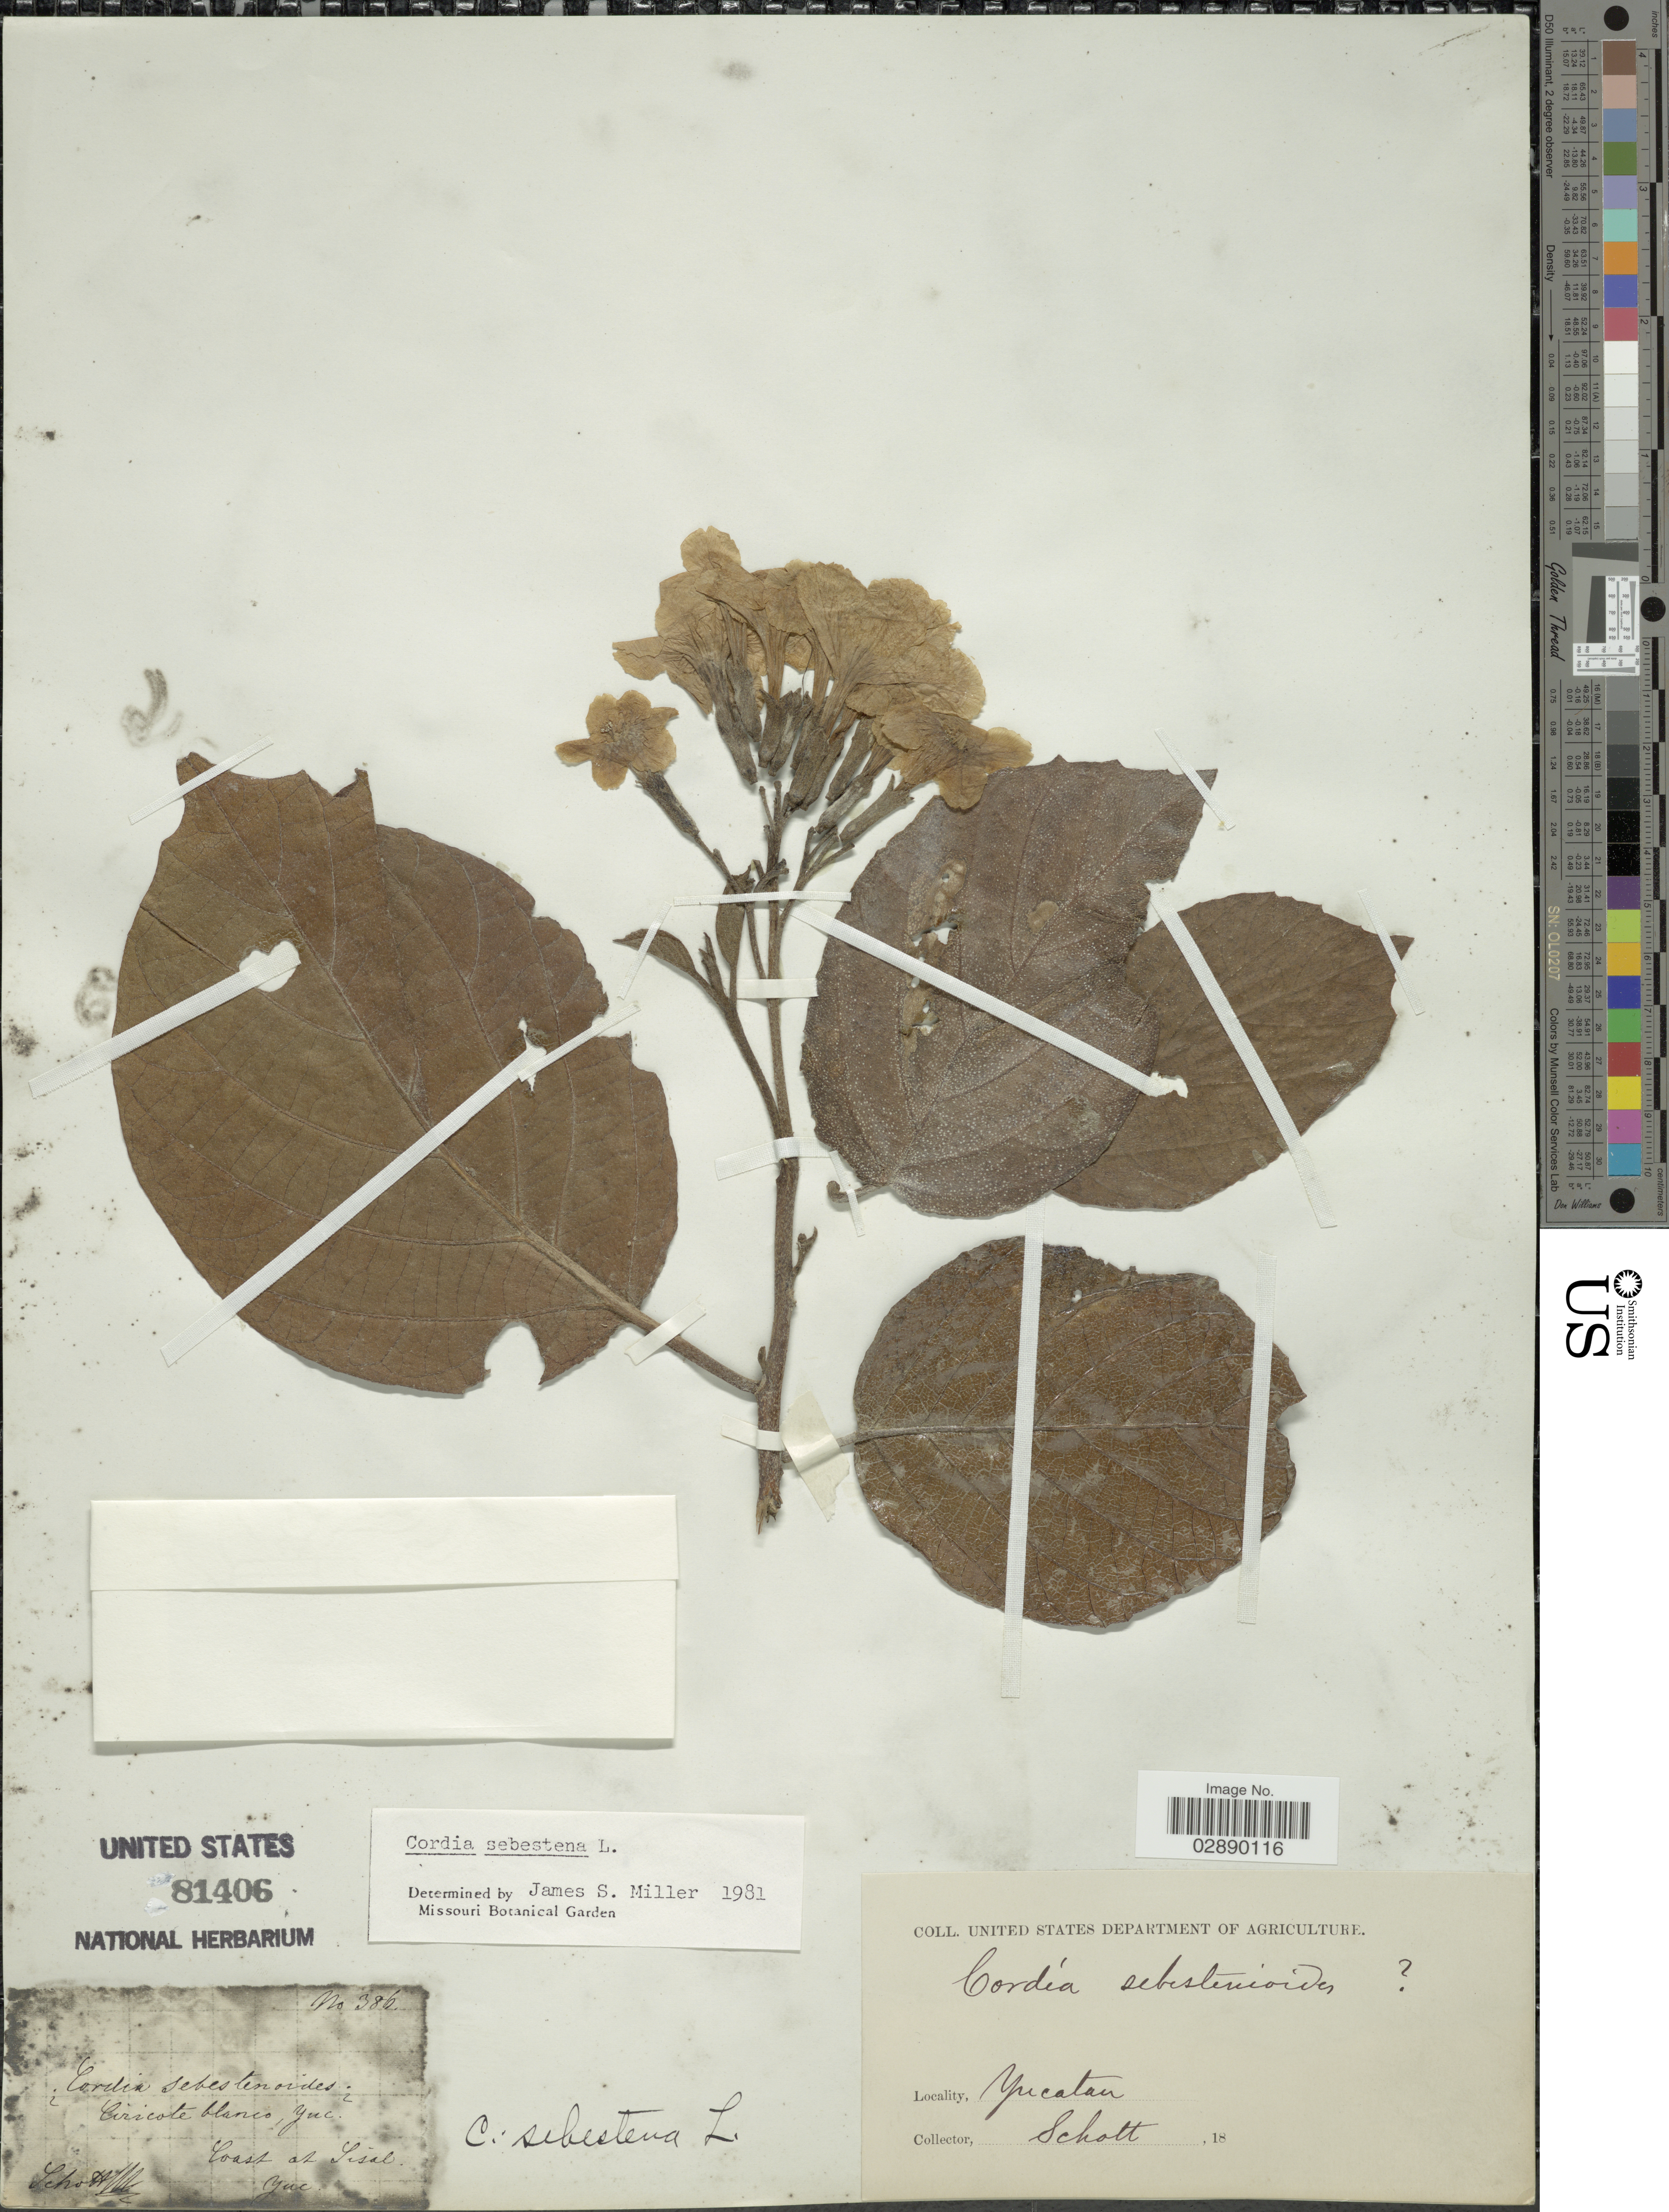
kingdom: Plantae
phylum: Tracheophyta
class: Magnoliopsida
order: Boraginales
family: Cordiaceae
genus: Cordia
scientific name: Cordia sebestena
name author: L.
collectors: Schott, --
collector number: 386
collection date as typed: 18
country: Mexico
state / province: Yucatán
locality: Ciricote blanco. Coast at Sisal.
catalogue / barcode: US 81406